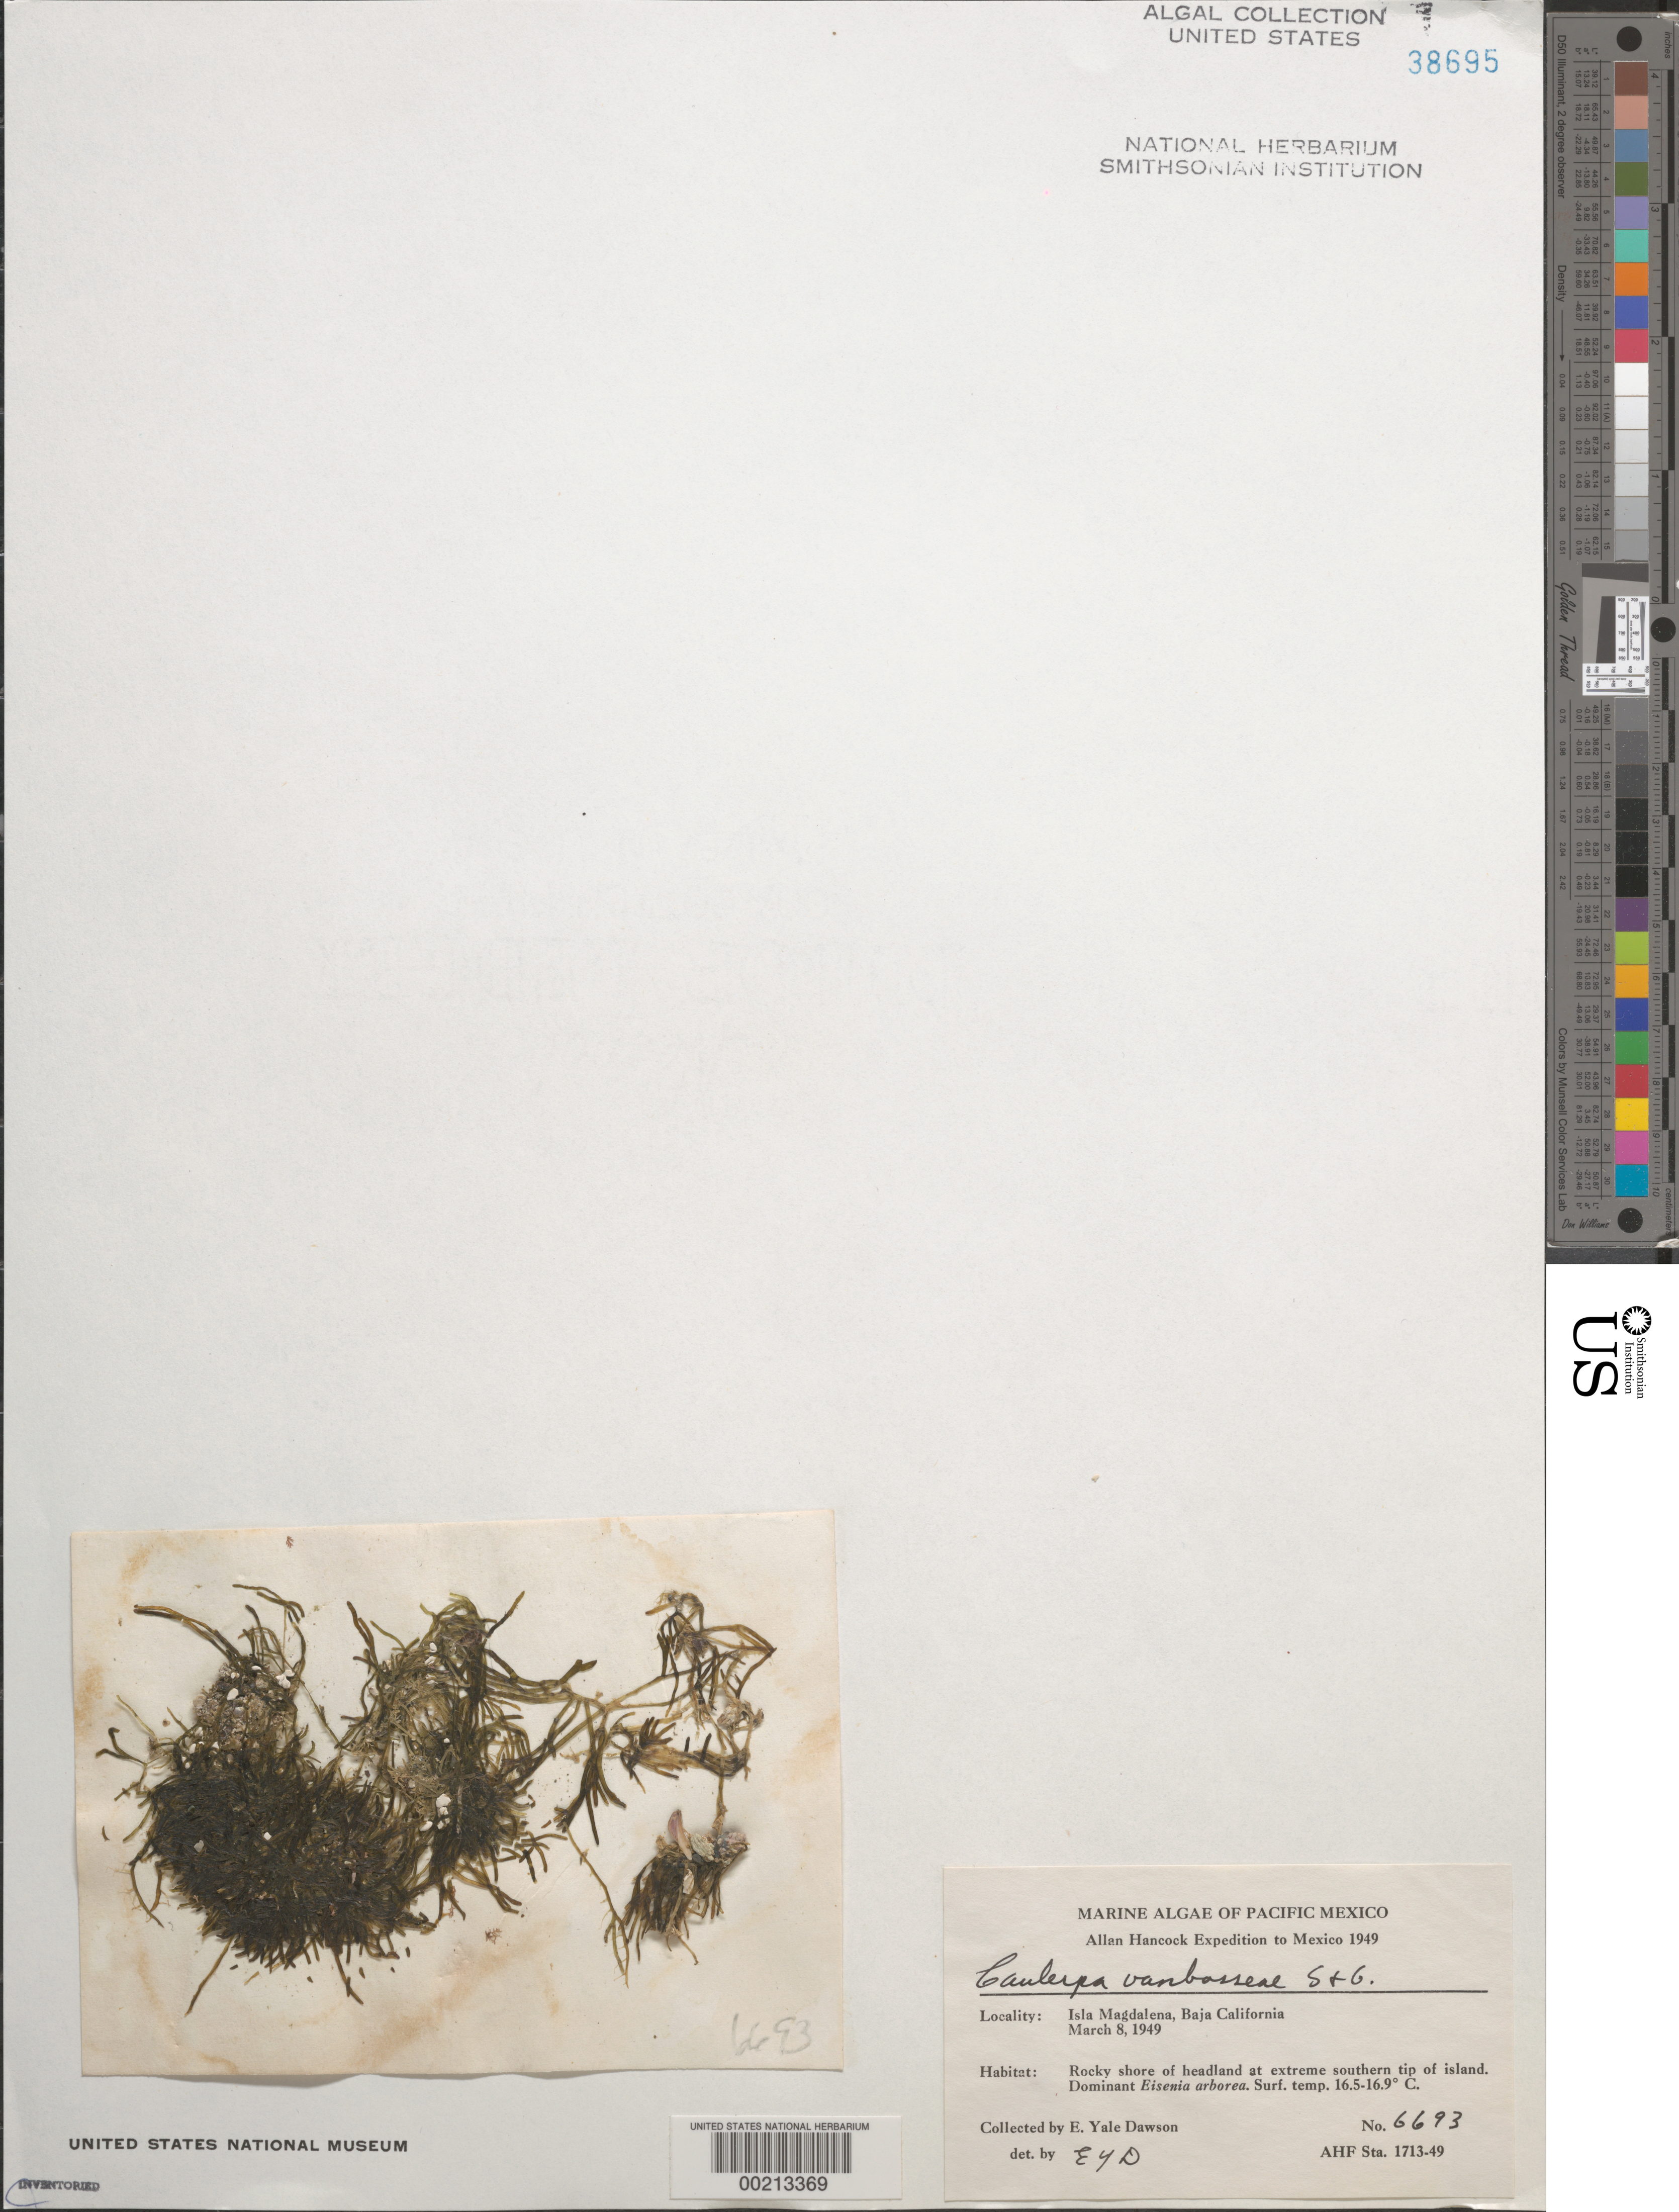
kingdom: Plantae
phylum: Chlorophyta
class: Ulvophyceae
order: Cladophorales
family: Cladophoraceae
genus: Cladophora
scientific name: Cladophora glomerata var. crassior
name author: (C. Agardh) C. Hoek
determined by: Algae name updating Project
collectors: E. Y. Dawson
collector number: EYD 6693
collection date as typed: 08 Mar 1948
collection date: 1948-03-08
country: Mexico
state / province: Baja California Sur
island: Isla Magdalena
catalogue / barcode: US 38695